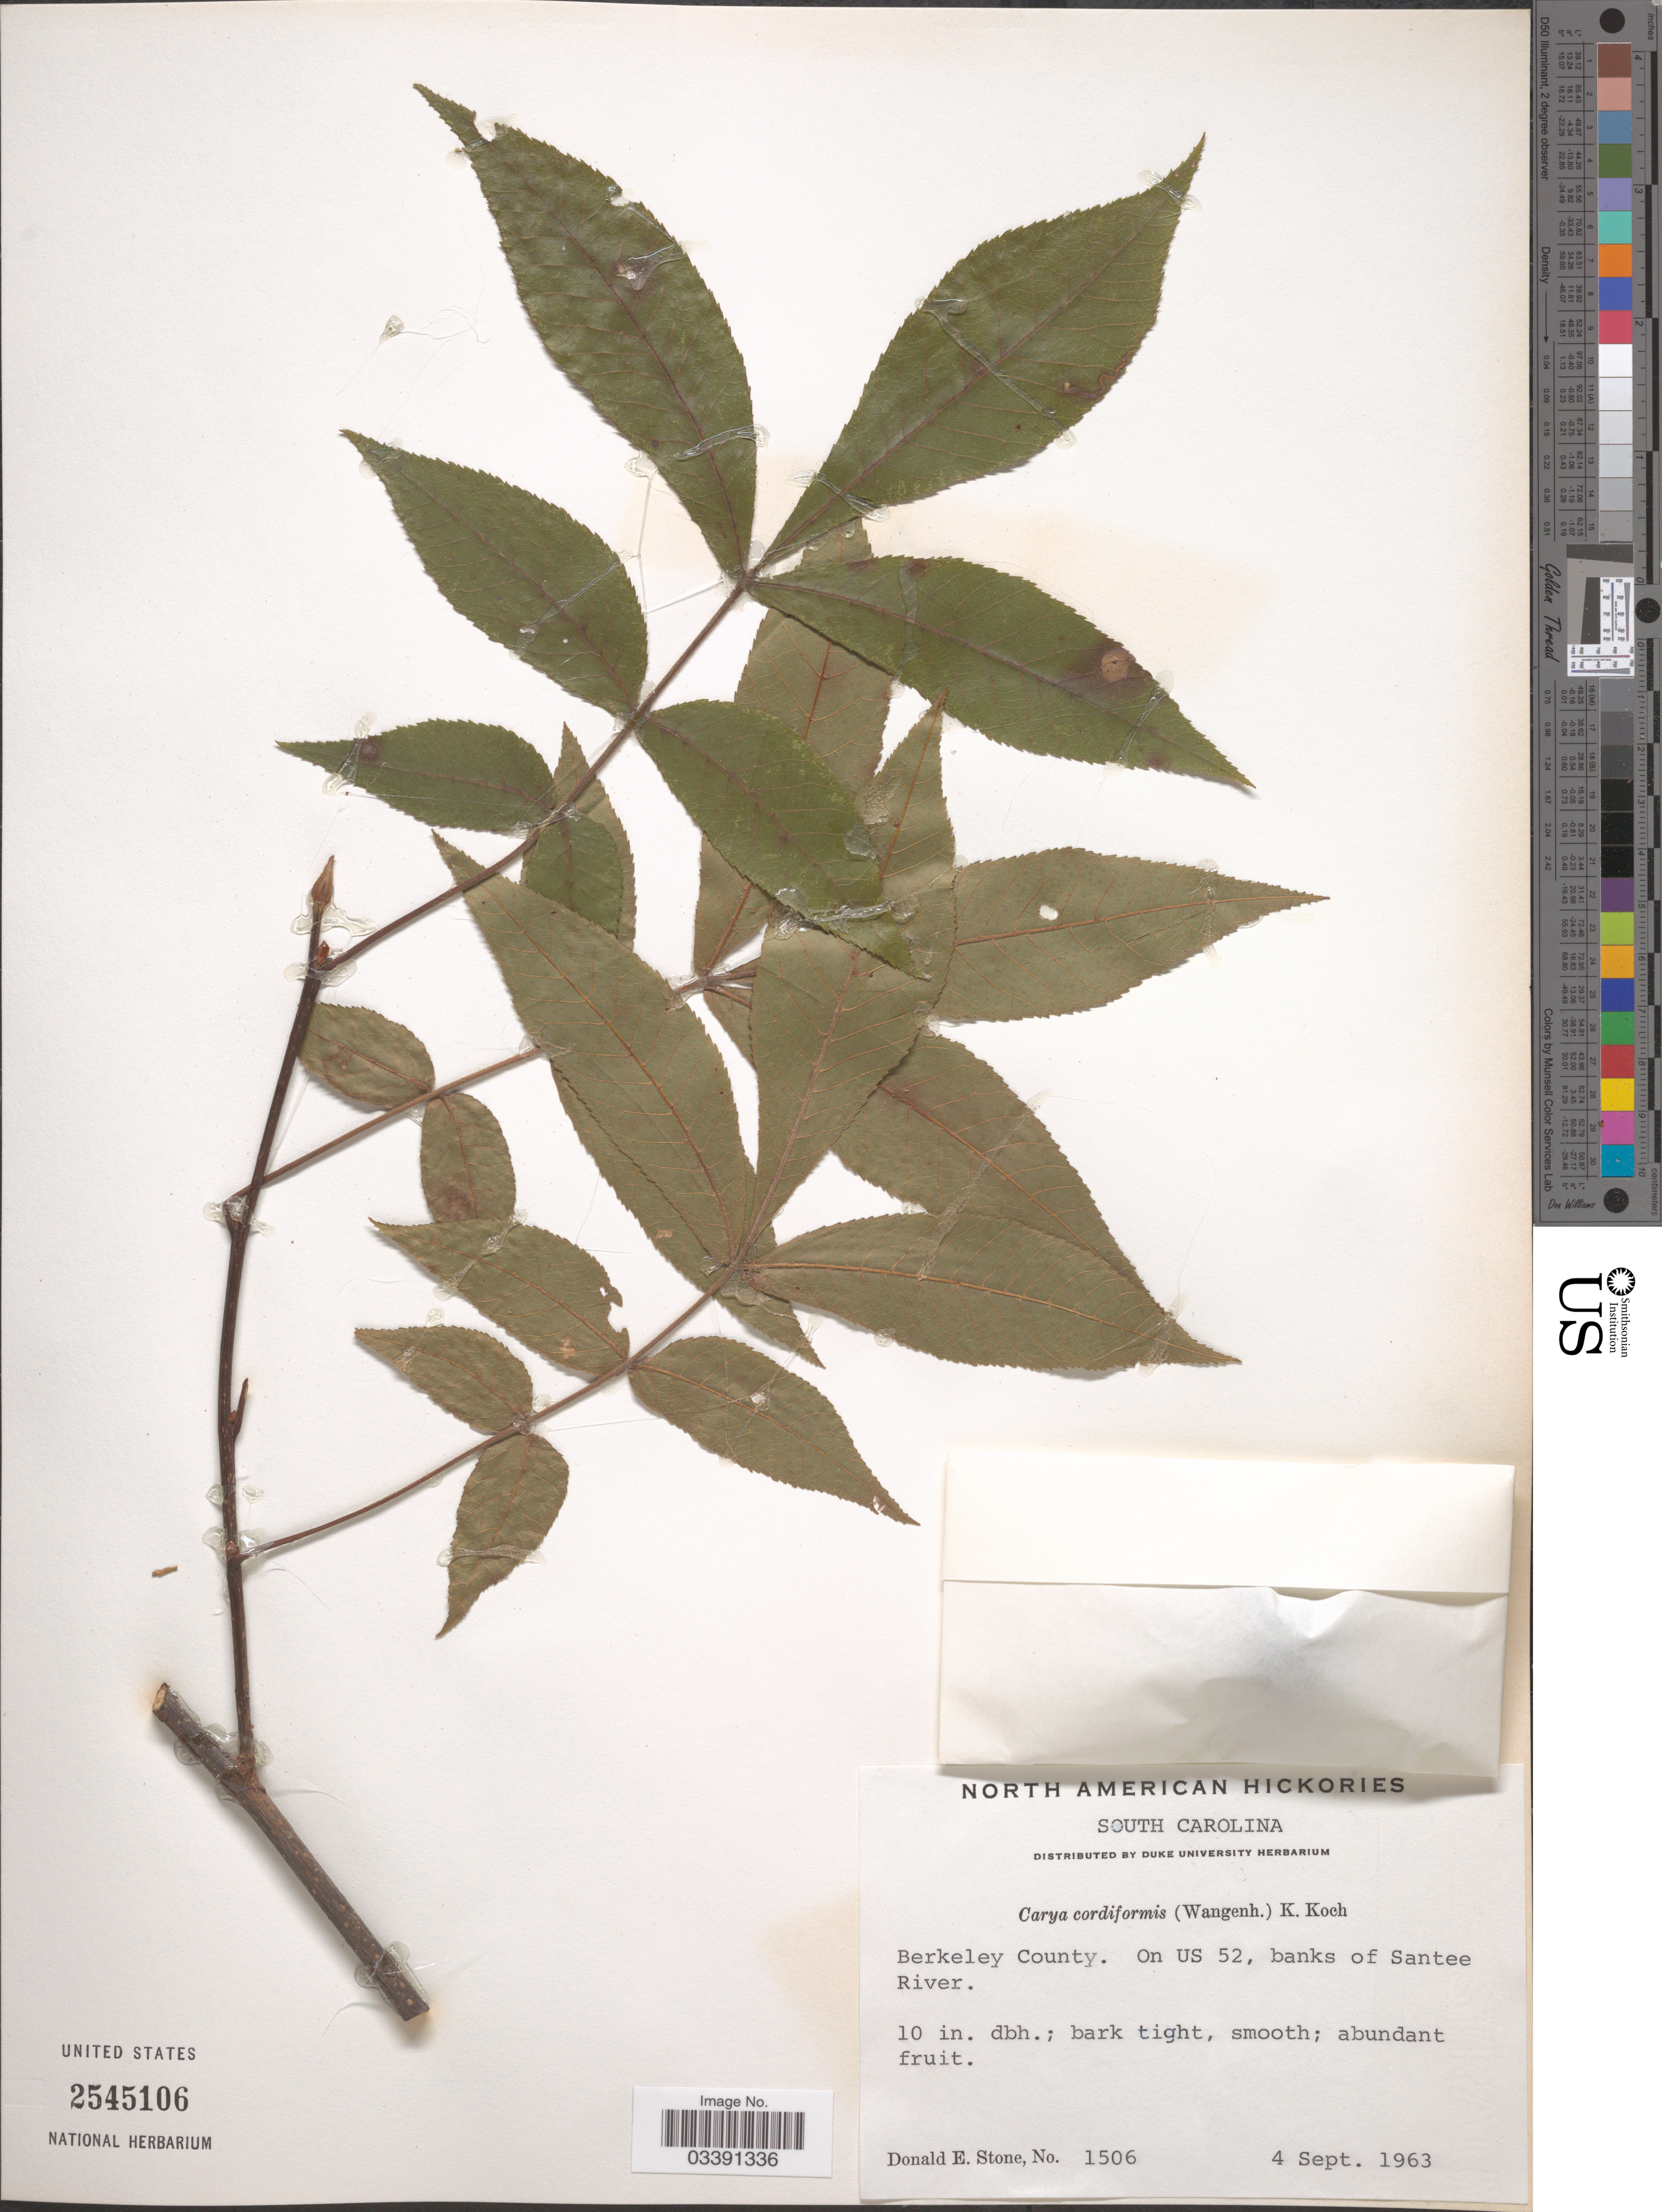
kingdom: Plantae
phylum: Tracheophyta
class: Magnoliopsida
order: Fagales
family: Juglandaceae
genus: Carya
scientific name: Carya cordiformis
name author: (Wangenh.) K. Koch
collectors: D. Stone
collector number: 1506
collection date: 1963-09-04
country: United States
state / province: South Carolina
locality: Berkeley County. On US 52, banks of Santee River.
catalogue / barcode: US 2545106